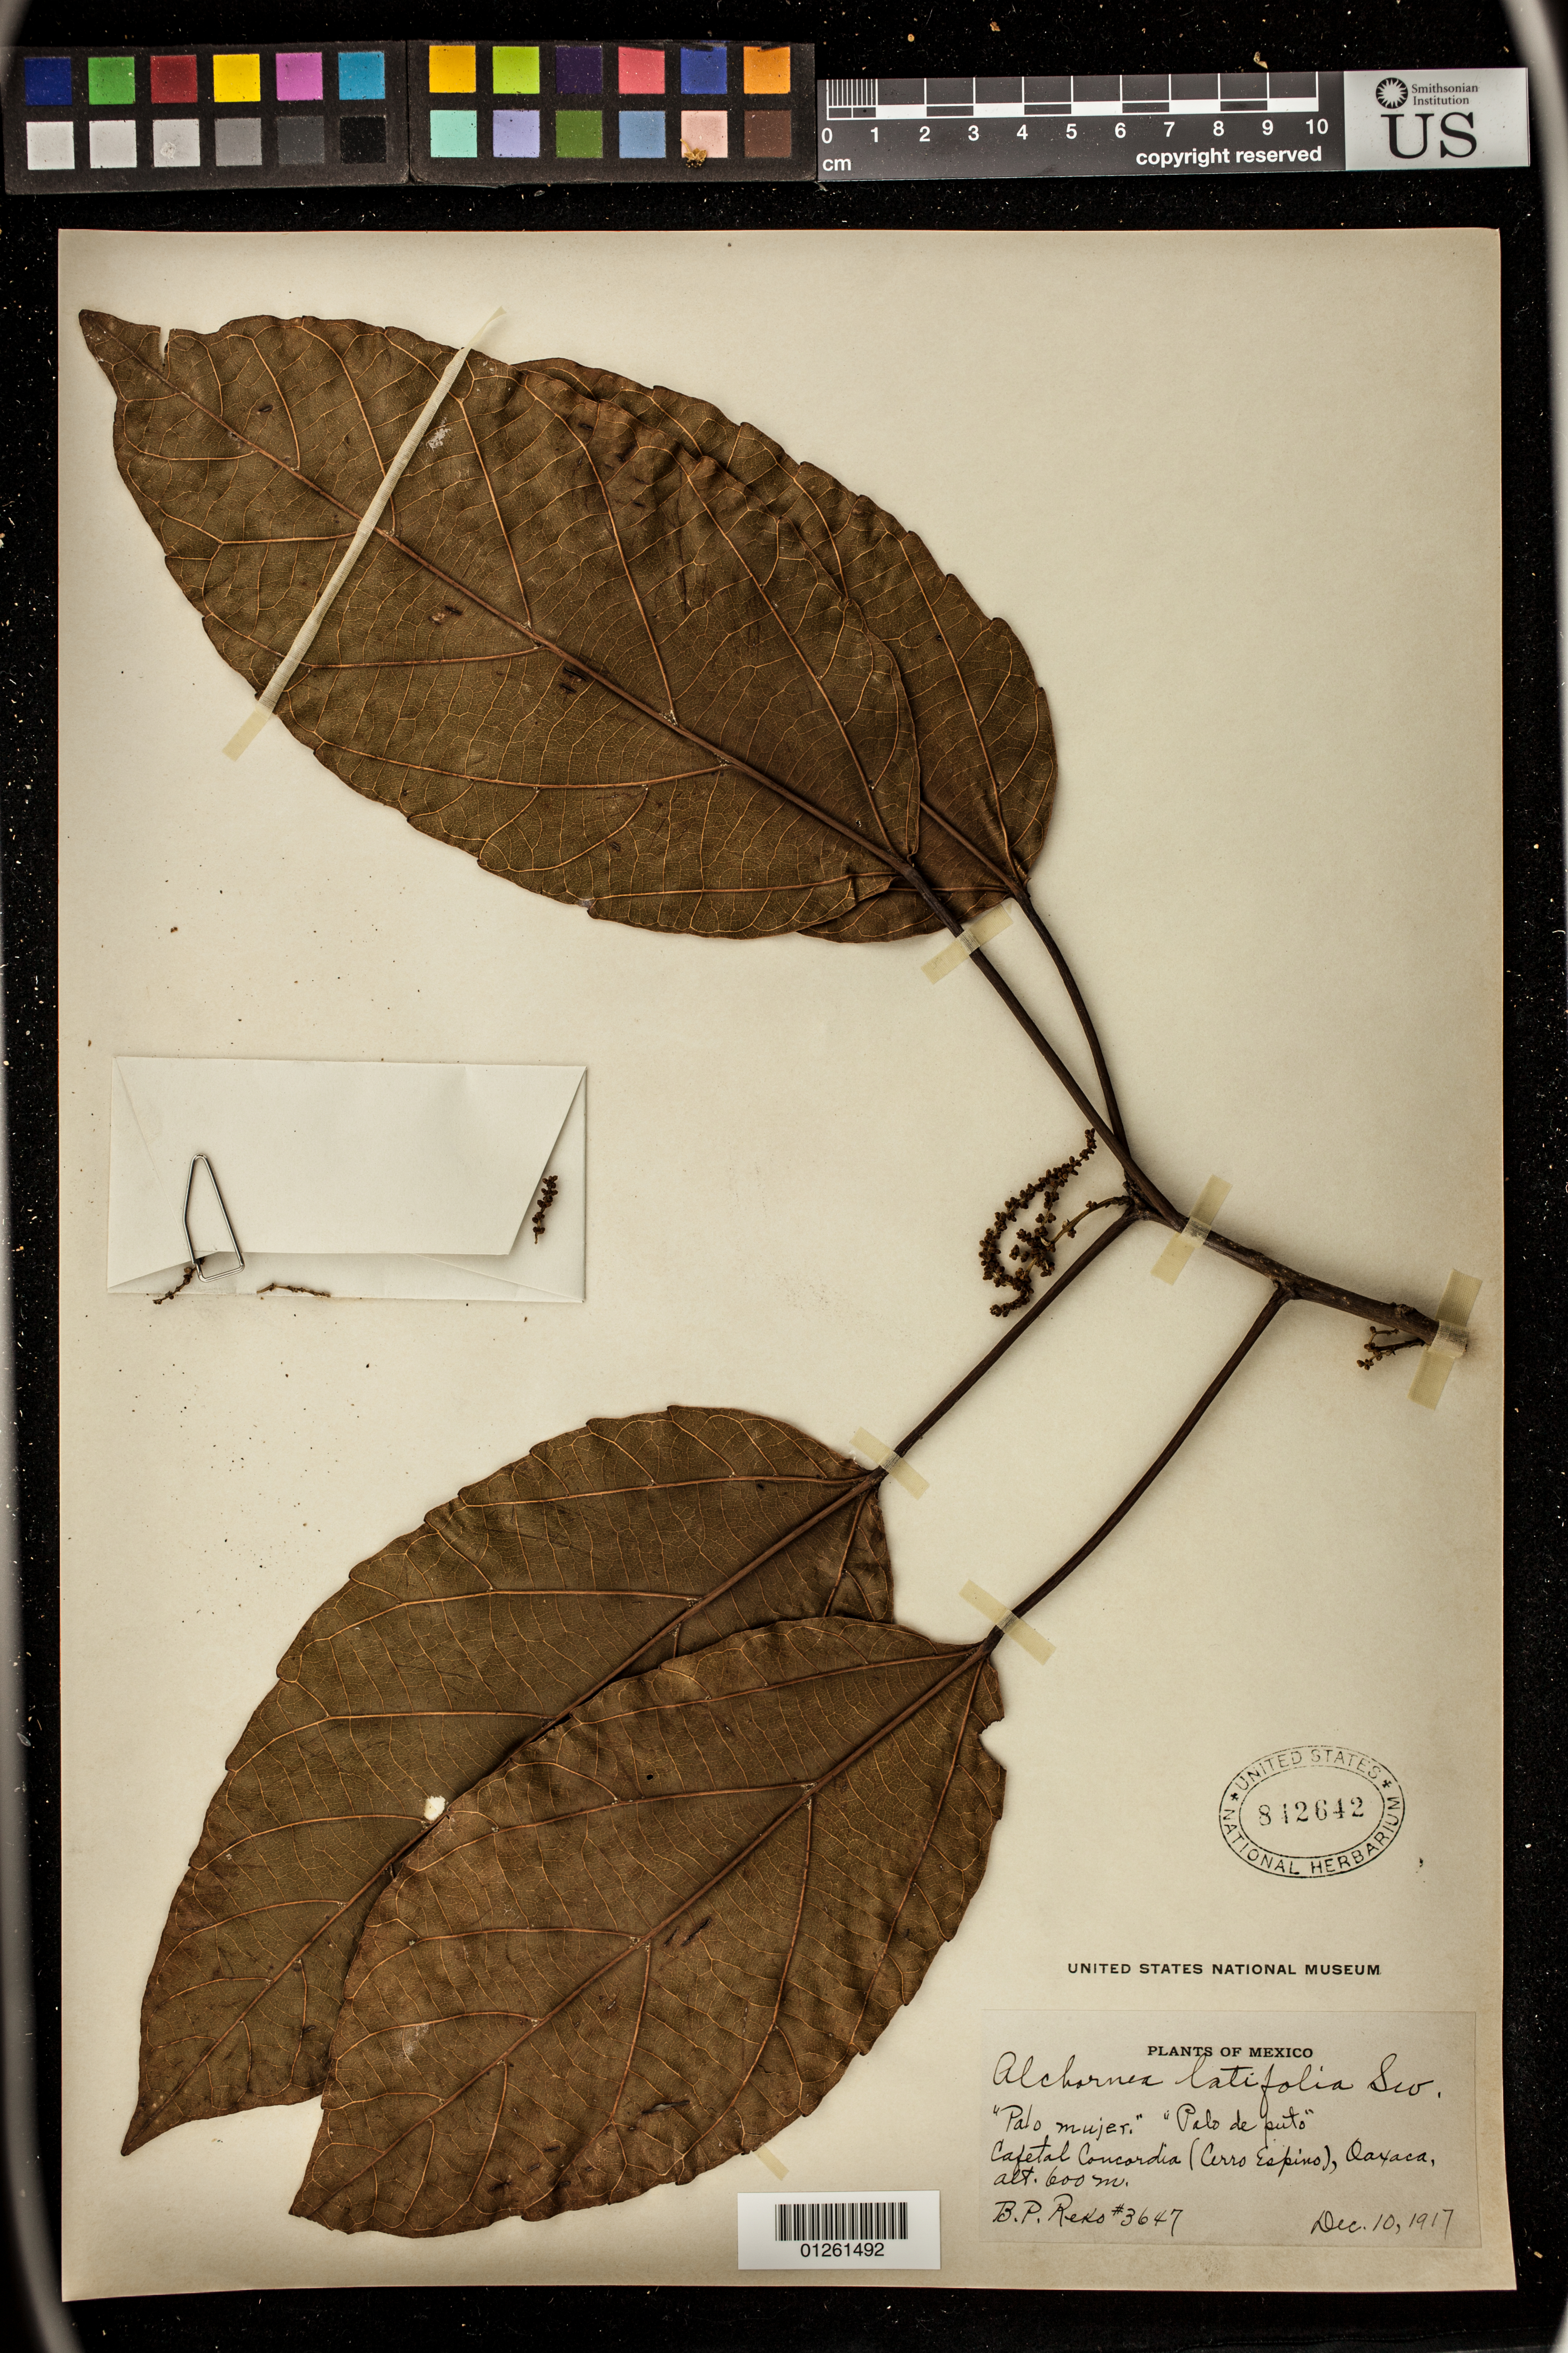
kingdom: Plantae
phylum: Tracheophyta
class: Magnoliopsida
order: Malpighiales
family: Euphorbiaceae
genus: Alchornea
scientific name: Alchornea latifolia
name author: Sw.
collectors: B. P. Reko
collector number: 3647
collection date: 1917-12-10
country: Mexico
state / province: Oaxaca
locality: Cafetal Concordia (Cerro Espino)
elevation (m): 600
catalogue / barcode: US 812642